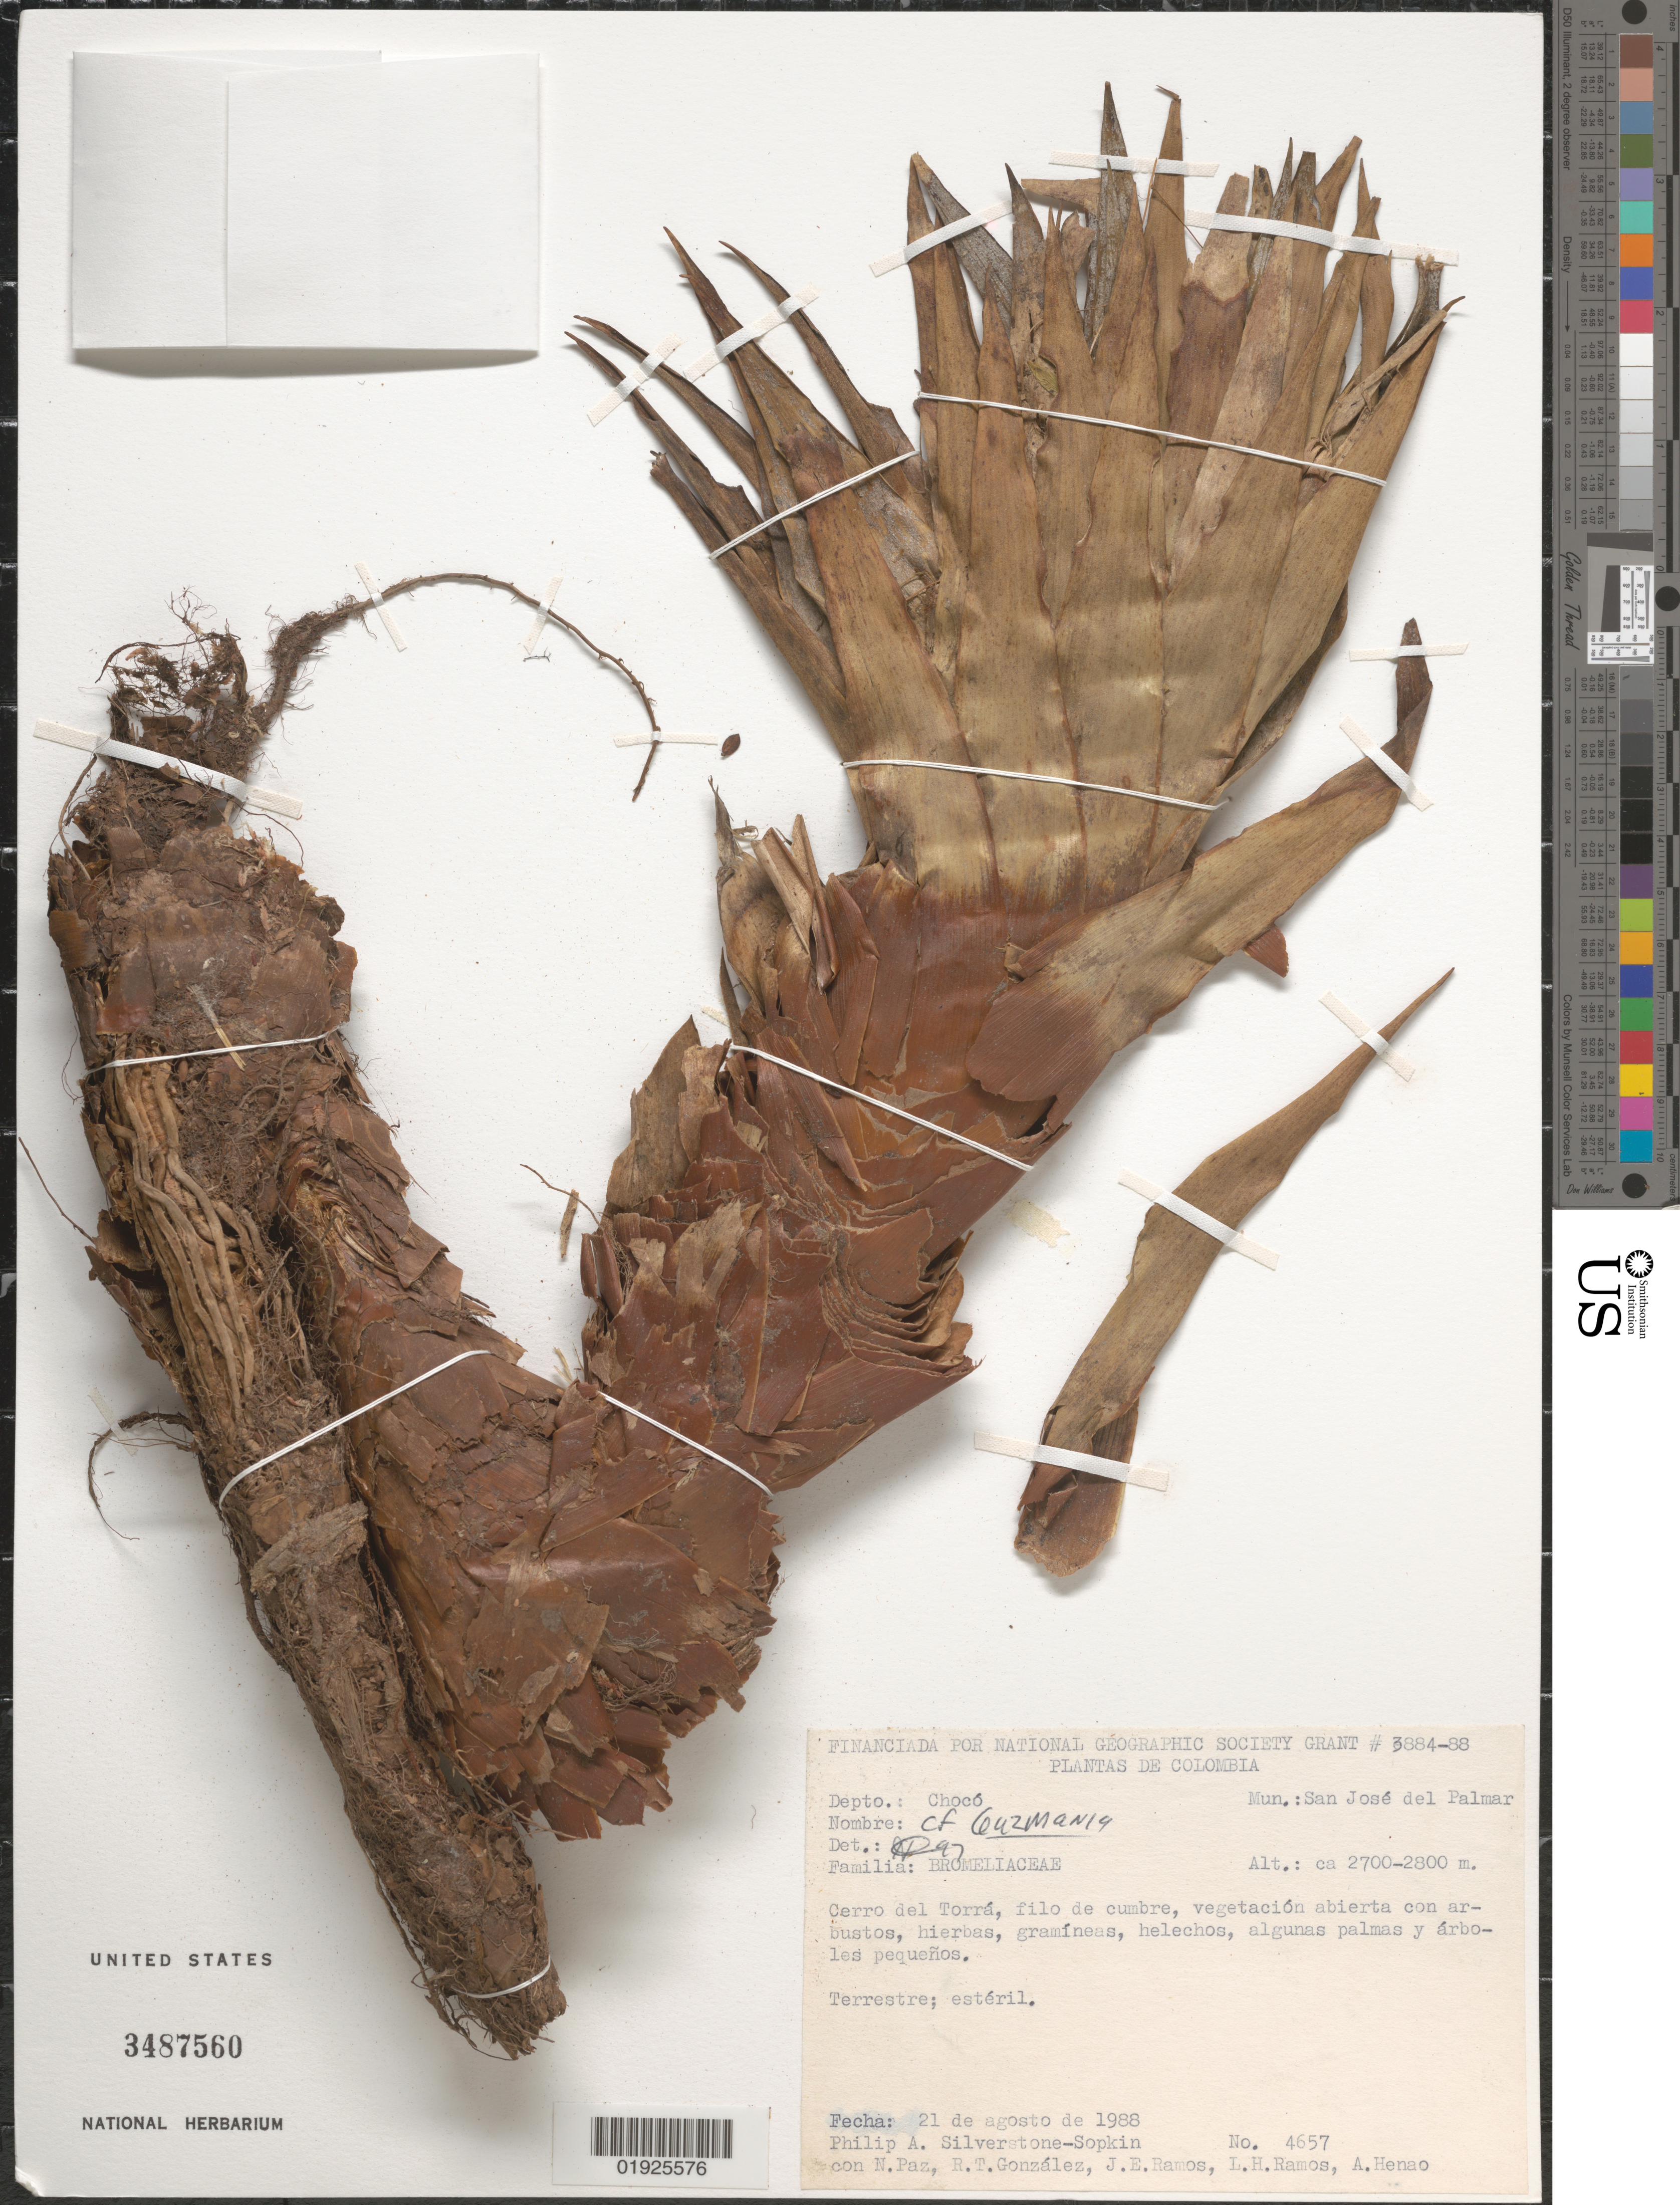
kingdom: Plantae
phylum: Tracheophyta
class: Liliopsida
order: Poales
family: Bromeliaceae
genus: Guzmania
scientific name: Guzmania sp.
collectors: P. A. Silverstone-Sopkin, N. Paz, R. Gonzales, J. E. Ramos, L. Ramos & A. Henao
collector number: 4657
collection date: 1988-08-21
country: Colombia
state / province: Chocó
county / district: San José Del Palmar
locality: Cerro del Torra.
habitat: Filo de cumbre, vegetacion abierta con arbustos, hierbas, gramineas, helechos, algunas palmas y arboles pequenos.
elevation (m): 2700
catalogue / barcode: US 3487560